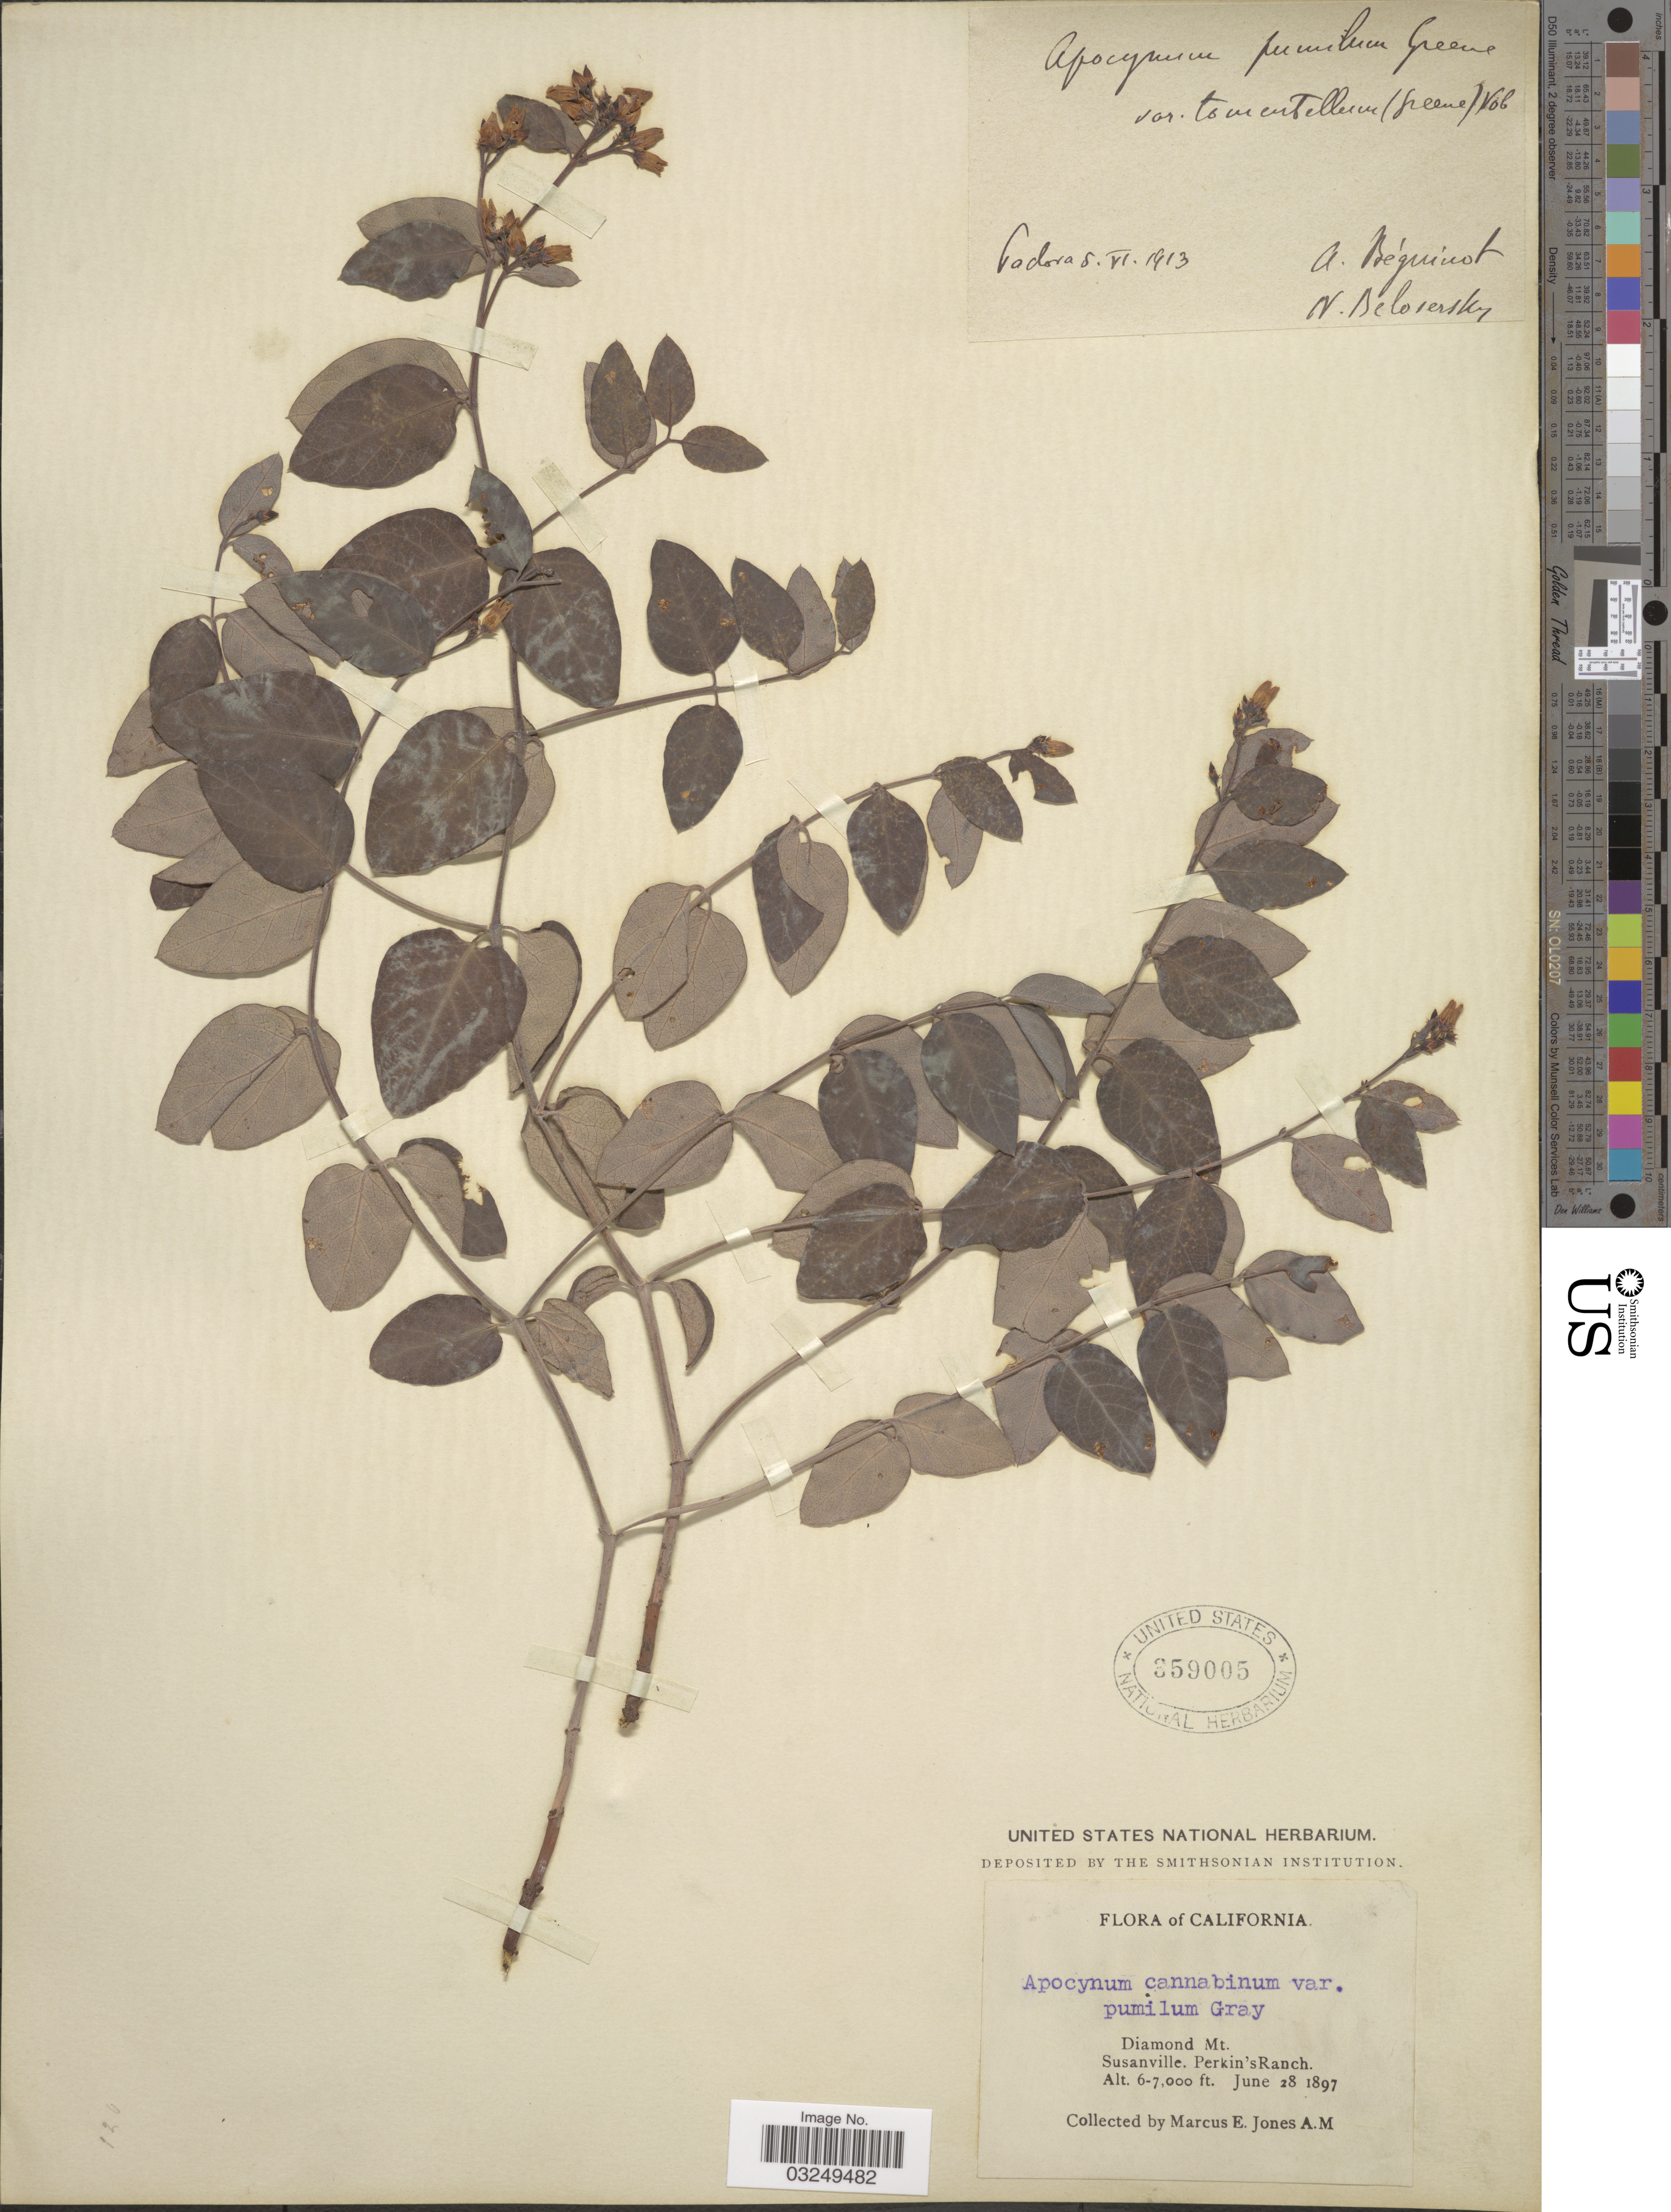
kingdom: Plantae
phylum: Tracheophyta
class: Magnoliopsida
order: Gentianales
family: Apocynaceae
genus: Apocynum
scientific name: Apocynum androsaemifolium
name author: L.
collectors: M. E. Jones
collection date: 1897-06-28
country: United States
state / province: California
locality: Diamond Mt. Susanville. Perkin'sRanch.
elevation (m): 1829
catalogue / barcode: US 359005